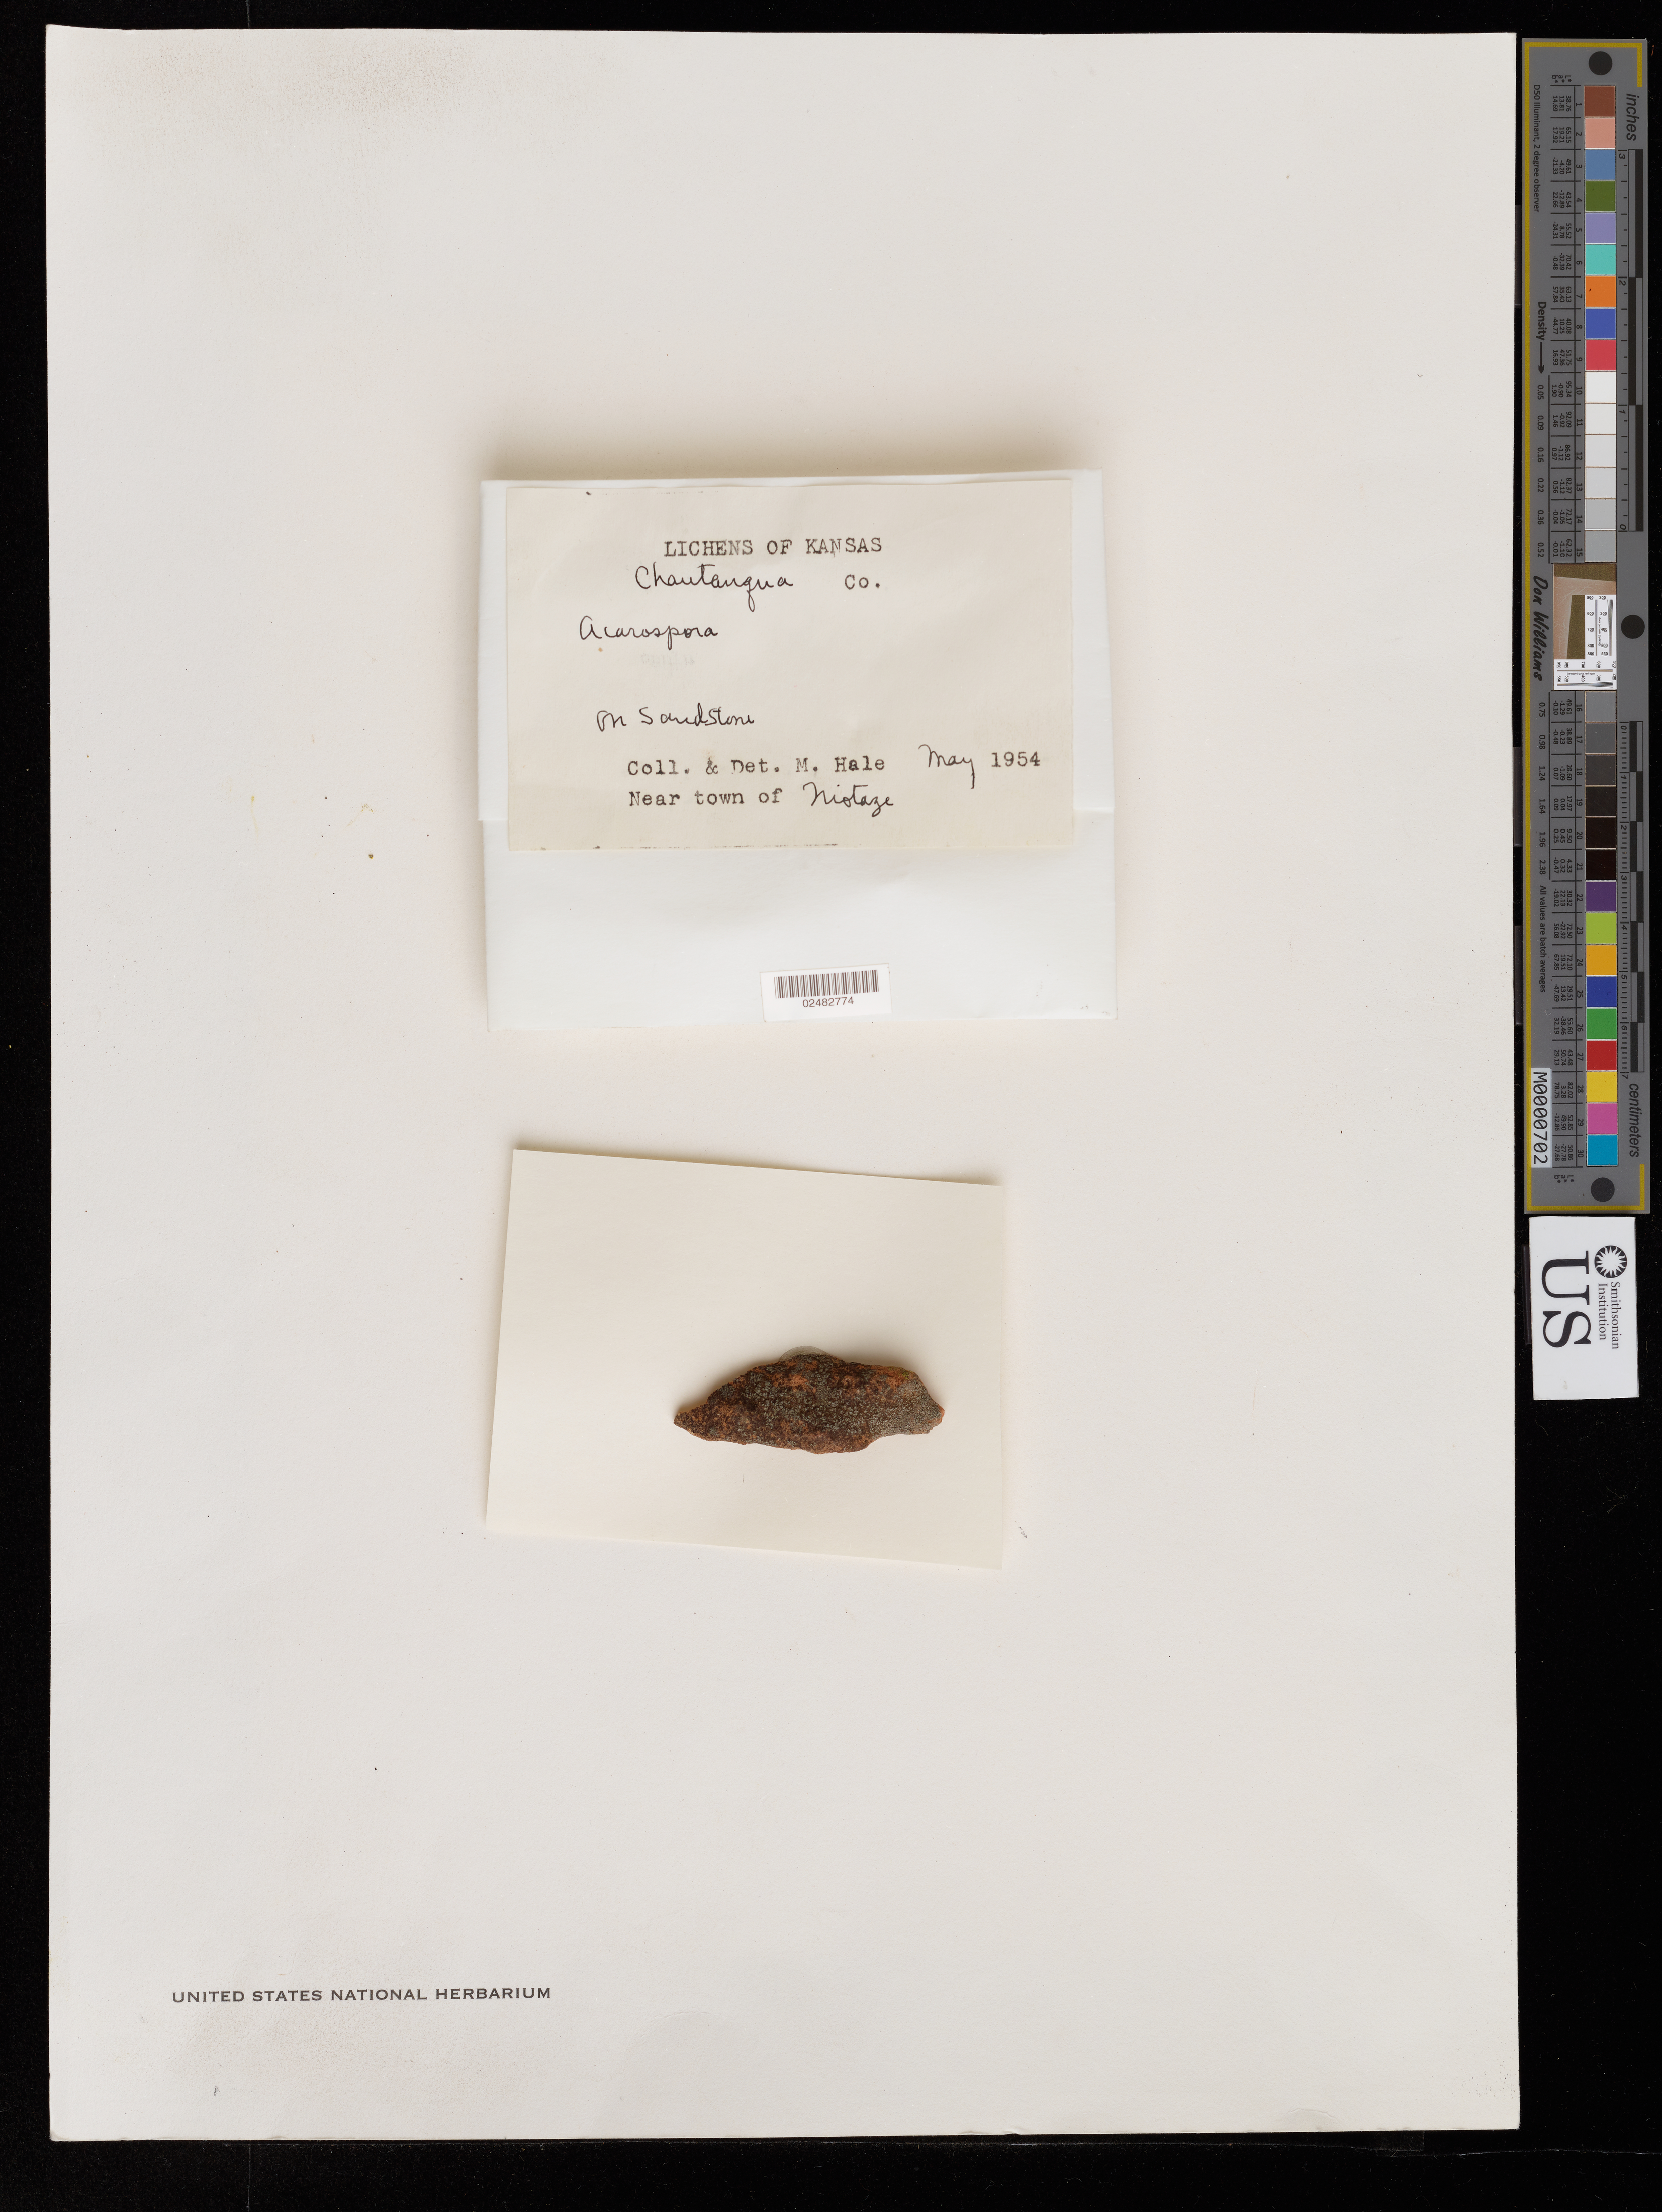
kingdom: Fungi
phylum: Ascomycota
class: Lecanoromycetes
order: Acarosporales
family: Acarosporaceae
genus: Acarospora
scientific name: Acarospora sp.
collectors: M. Hale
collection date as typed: May 1954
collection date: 1954-05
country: United States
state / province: Kansas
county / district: Chautauqua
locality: Near niotaze